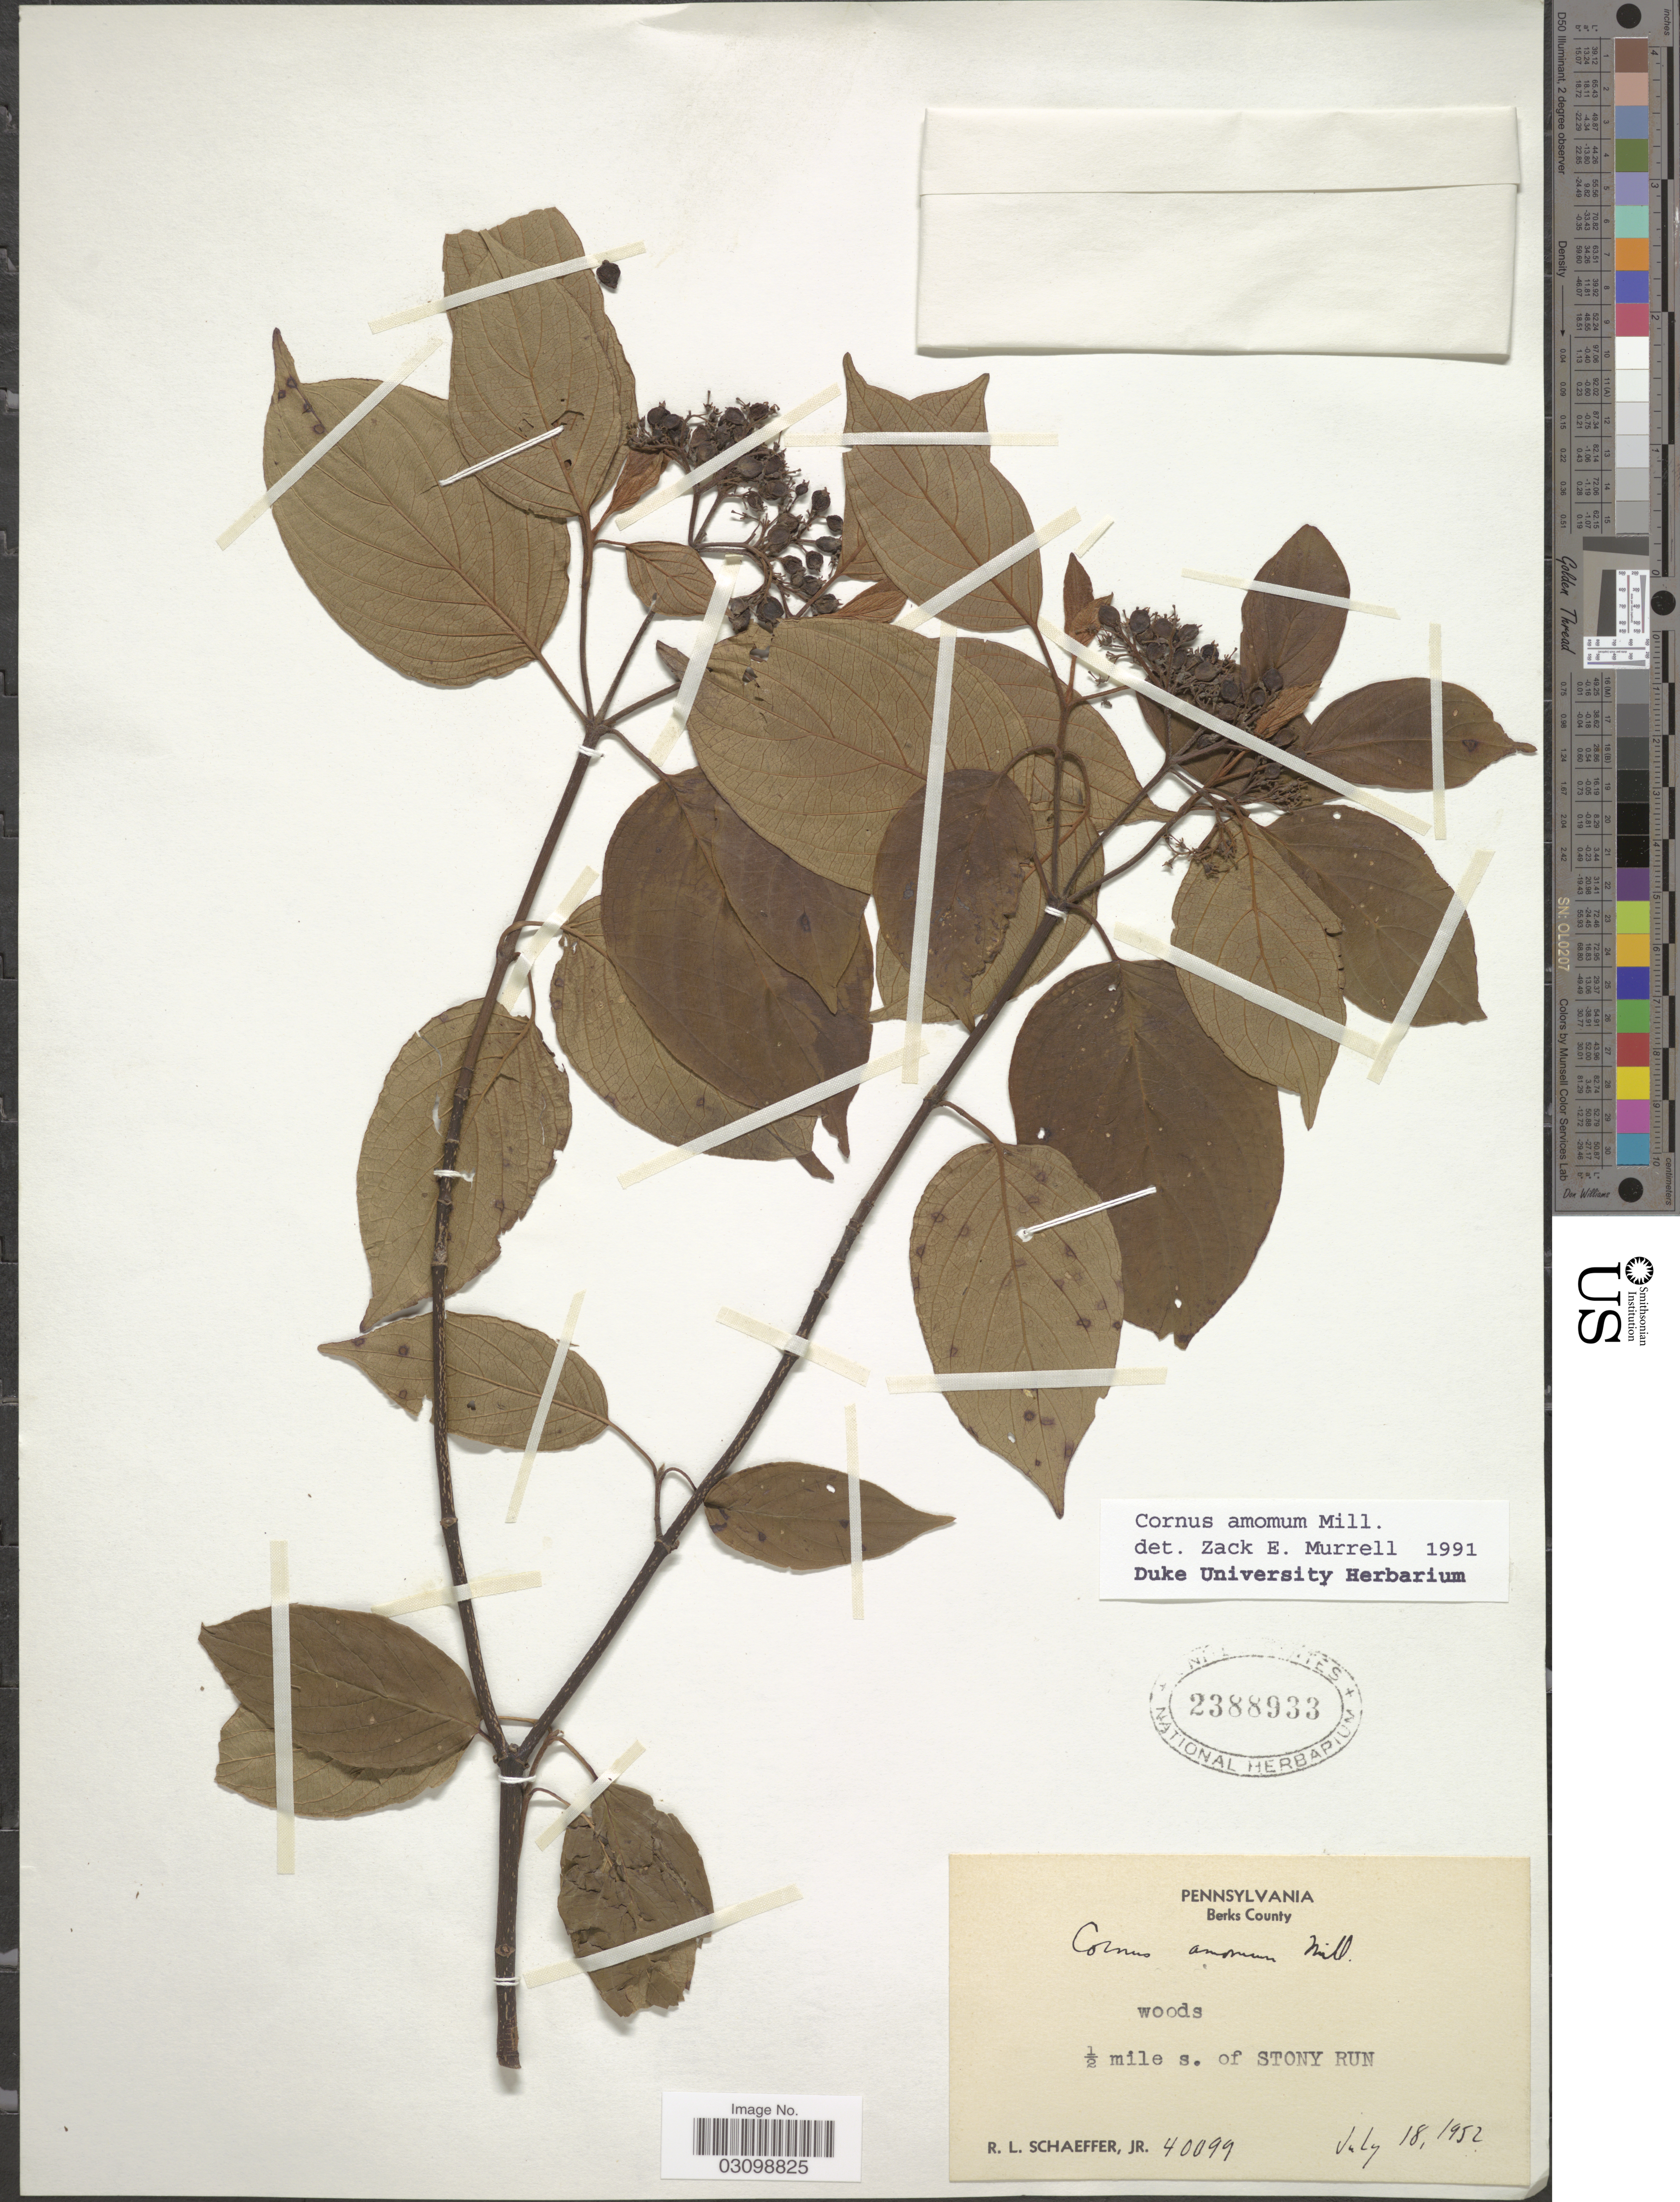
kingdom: Plantae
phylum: Tracheophyta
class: Magnoliopsida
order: Cornales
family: Cornaceae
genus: Cornus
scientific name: Cornus amomum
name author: Mill.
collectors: R. L. Schaeffer Jr.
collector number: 40099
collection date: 1952-07-18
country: United States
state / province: Pennsylvania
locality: ½ mile s. of Stony Run. Berks County.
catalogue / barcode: US 2388933